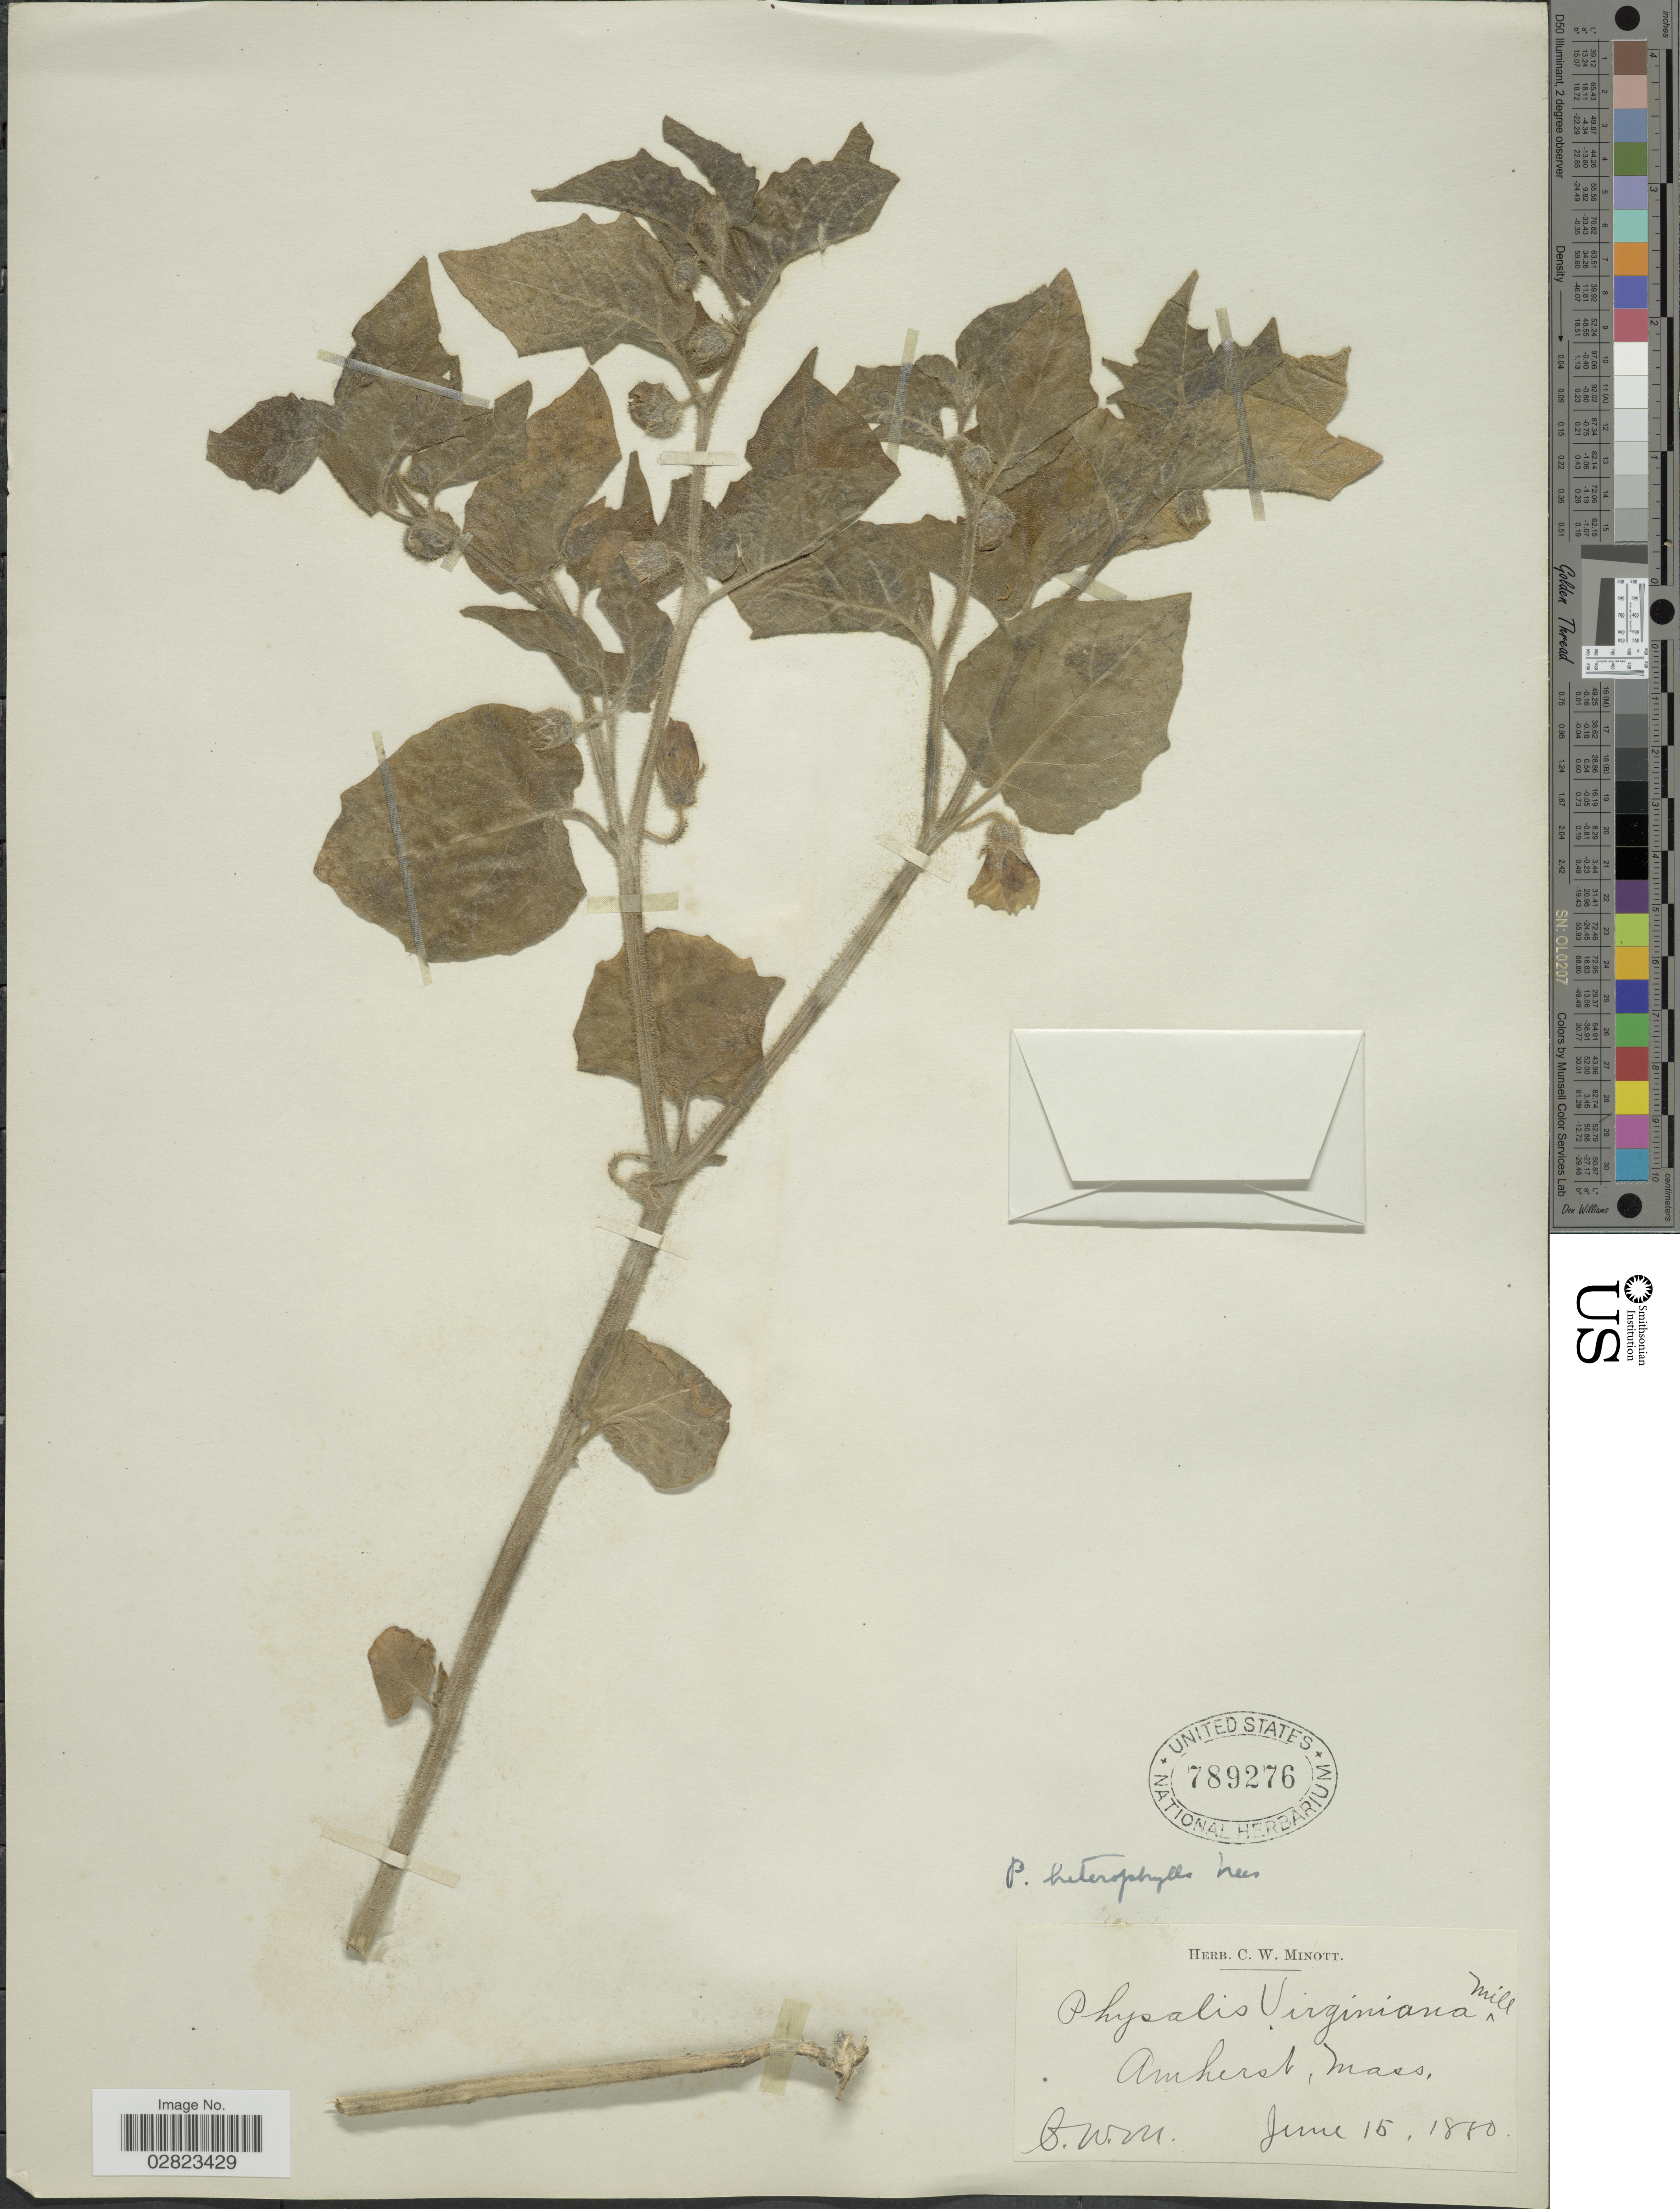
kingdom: Plantae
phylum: Tracheophyta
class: Magnoliopsida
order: Solanales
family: Solanaceae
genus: Physalis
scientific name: Physalis heterophylla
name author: Nees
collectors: C. Minott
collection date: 1880-06-15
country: United States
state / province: Massachusetts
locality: Amherst.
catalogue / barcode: US 789276